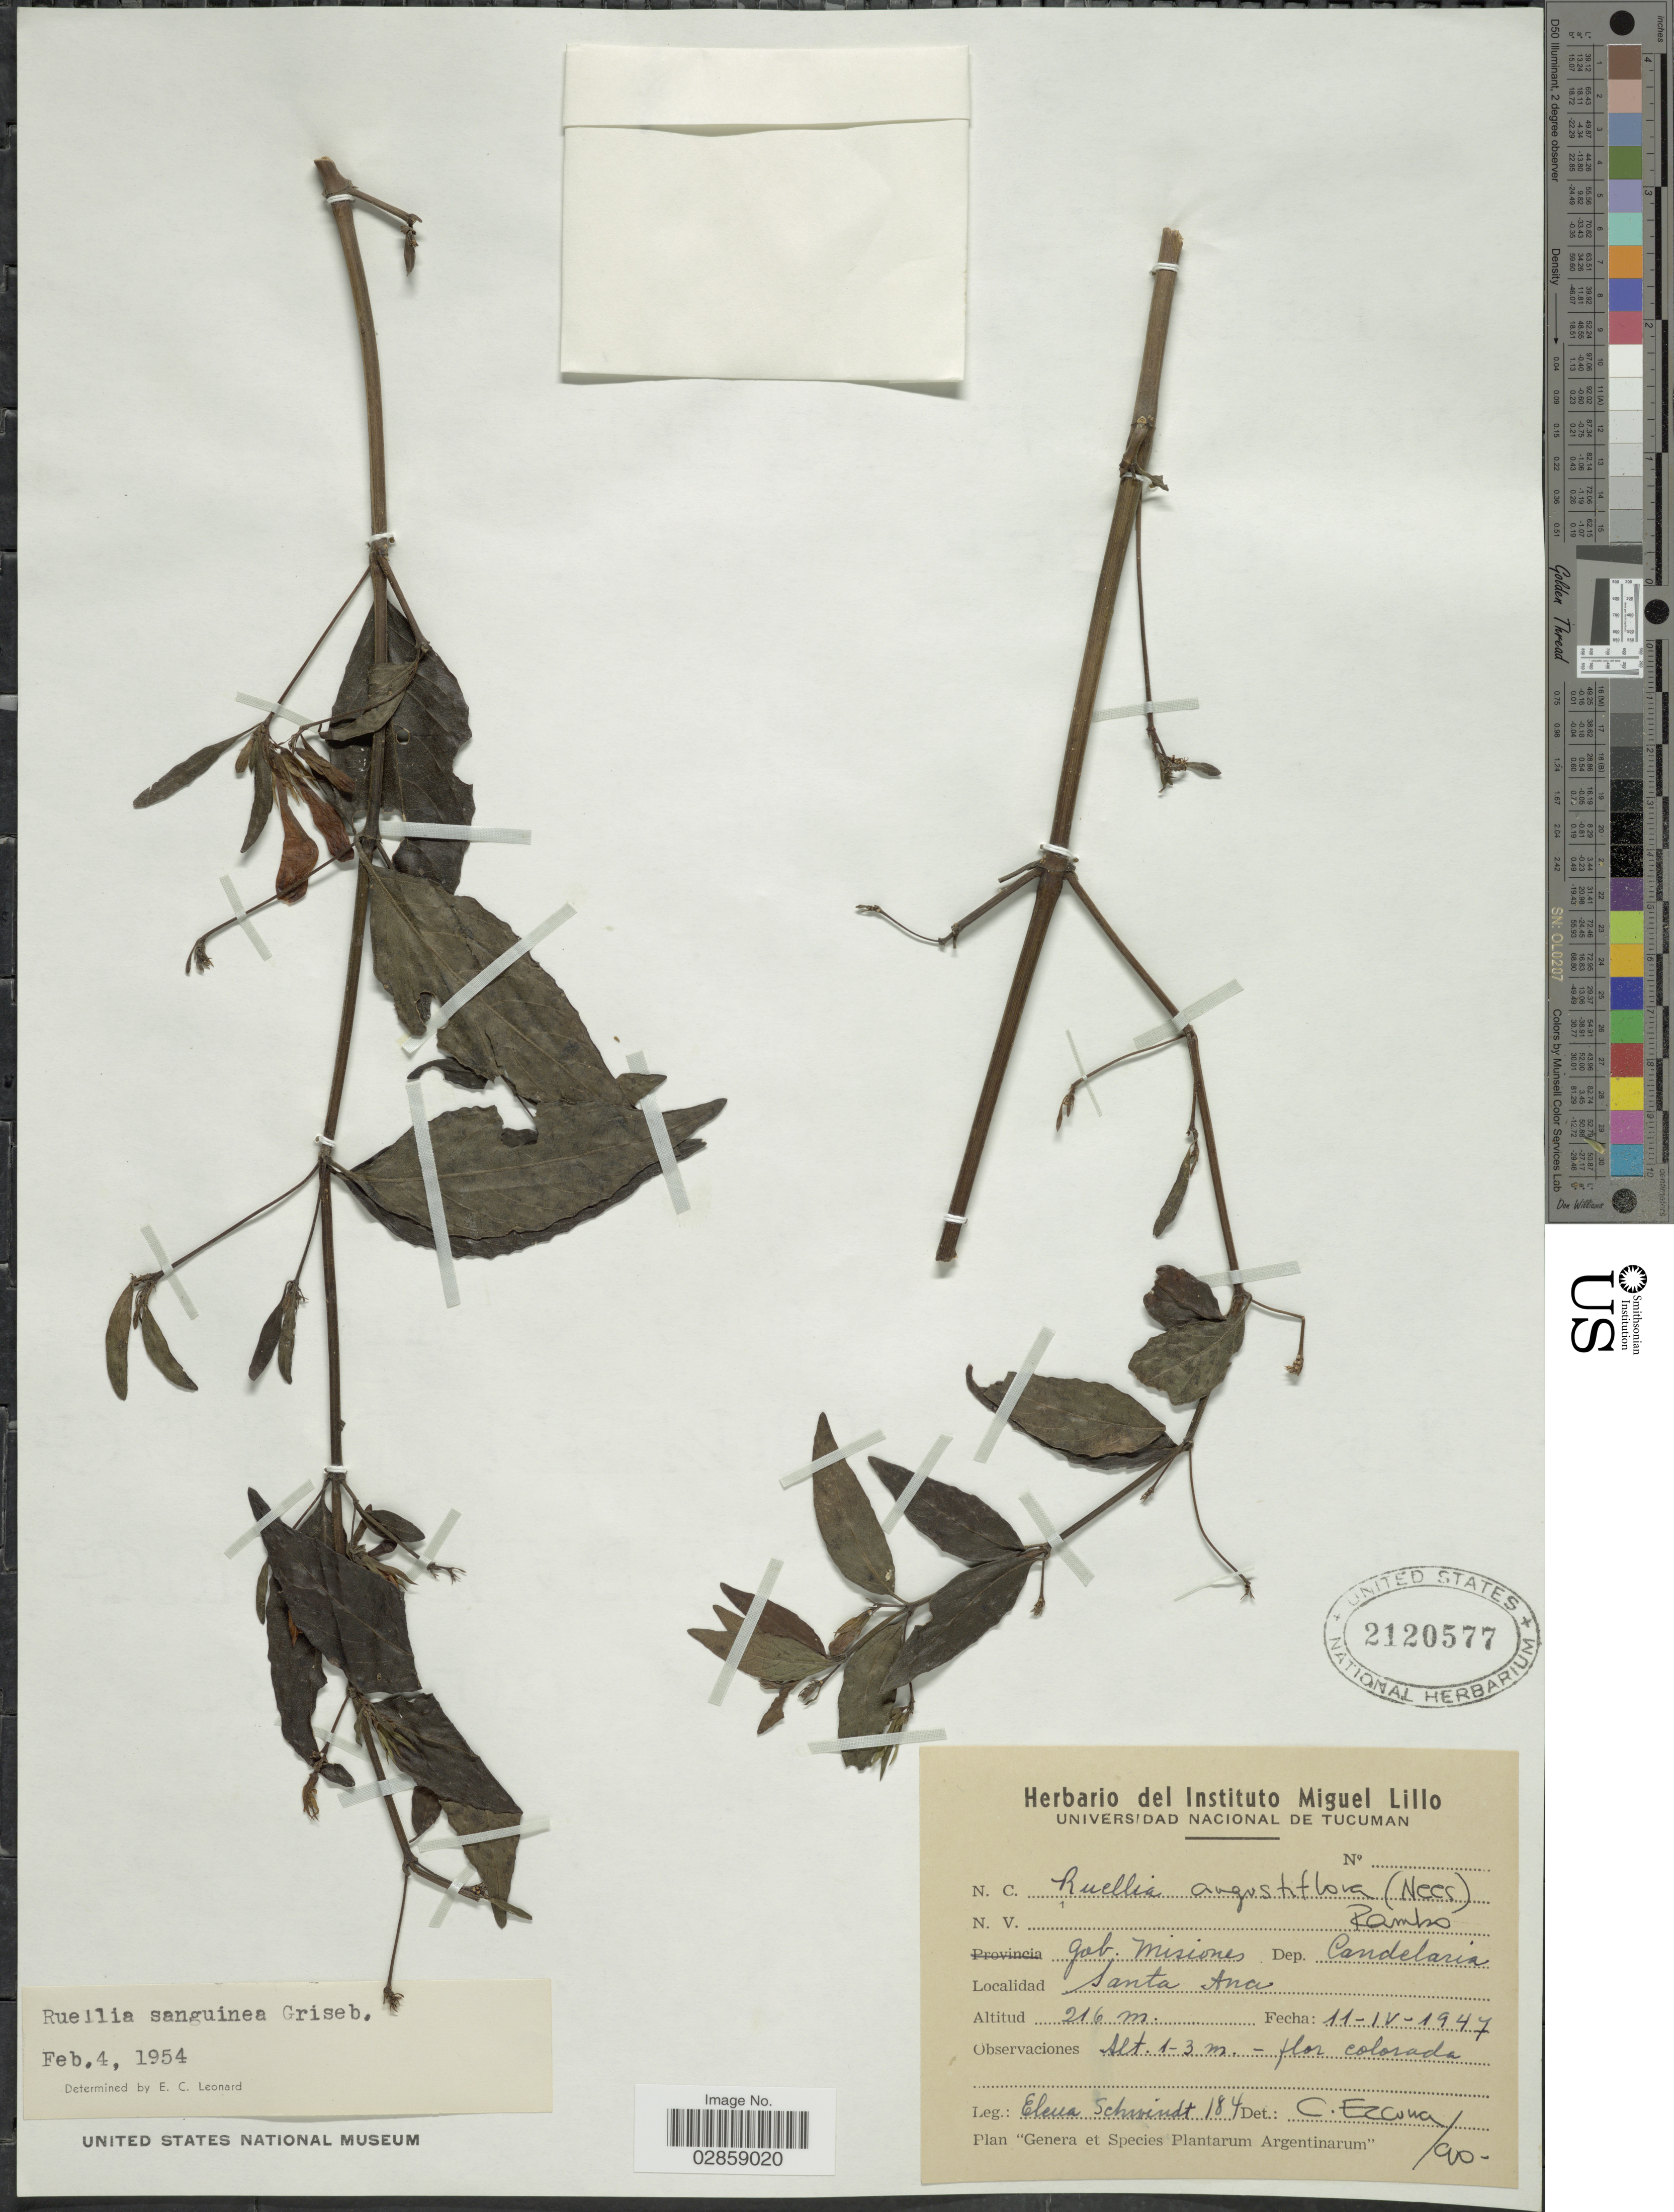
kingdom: Plantae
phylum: Tracheophyta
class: Magnoliopsida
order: Lamiales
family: Acanthaceae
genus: Ruellia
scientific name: Ruellia angustiflora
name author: (Nees) Lindau ex Rambo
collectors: E. Schwindt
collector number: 184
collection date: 1947-04-11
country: Argentina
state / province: Misiones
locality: Gob. Misiones. Dep. Candelaria. Santa Ana.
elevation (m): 216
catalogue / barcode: US 2120577